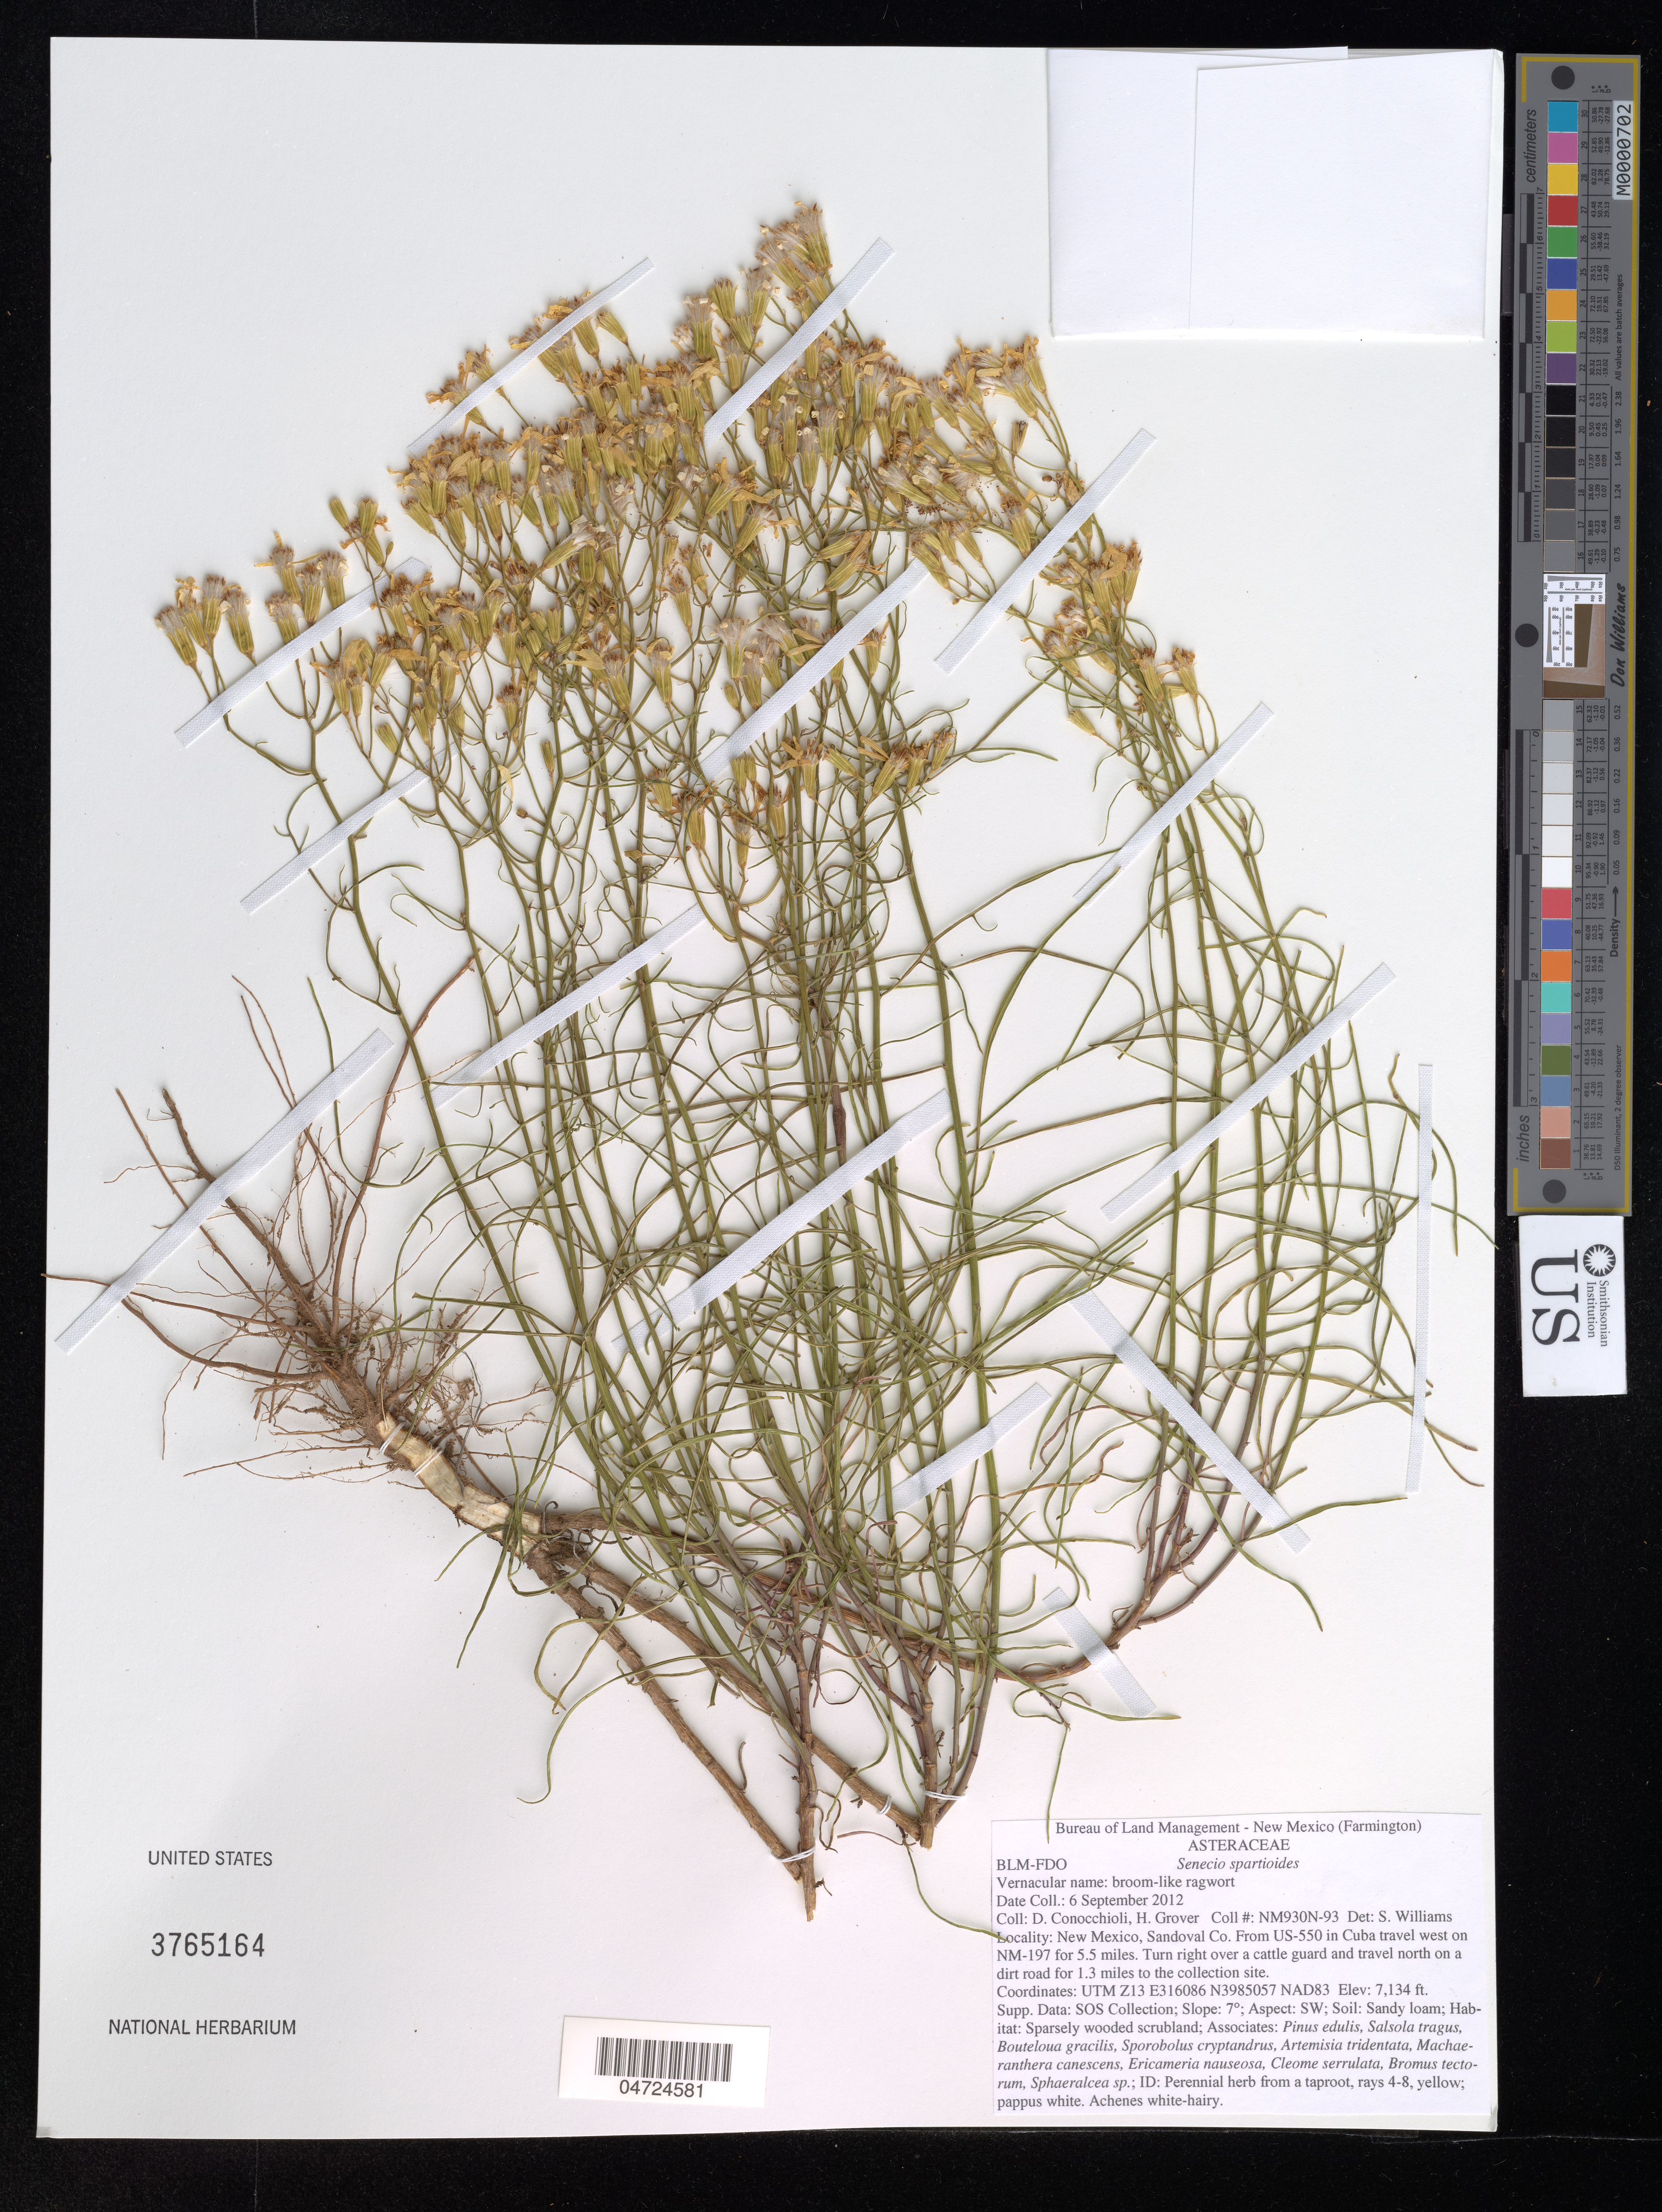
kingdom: Plantae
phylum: Tracheophyta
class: Magnoliopsida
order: Asterales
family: Asteraceae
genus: Senecio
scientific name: Senecio spartioides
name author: Torr. & A. Gray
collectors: D. Conocchioli & H. Grover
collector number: NM930N-93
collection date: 2012-09-06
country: United States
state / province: New Mexico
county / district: Sandoval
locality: Sandoval Co. From US-550 in Cuba travel west on NM-197 for 5.5 miles. Turn right over a cattle guard and travel north on a dirt road for 1.3 miles to the collection site. UTM Z13 NAD83.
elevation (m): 2174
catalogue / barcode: US 3765164